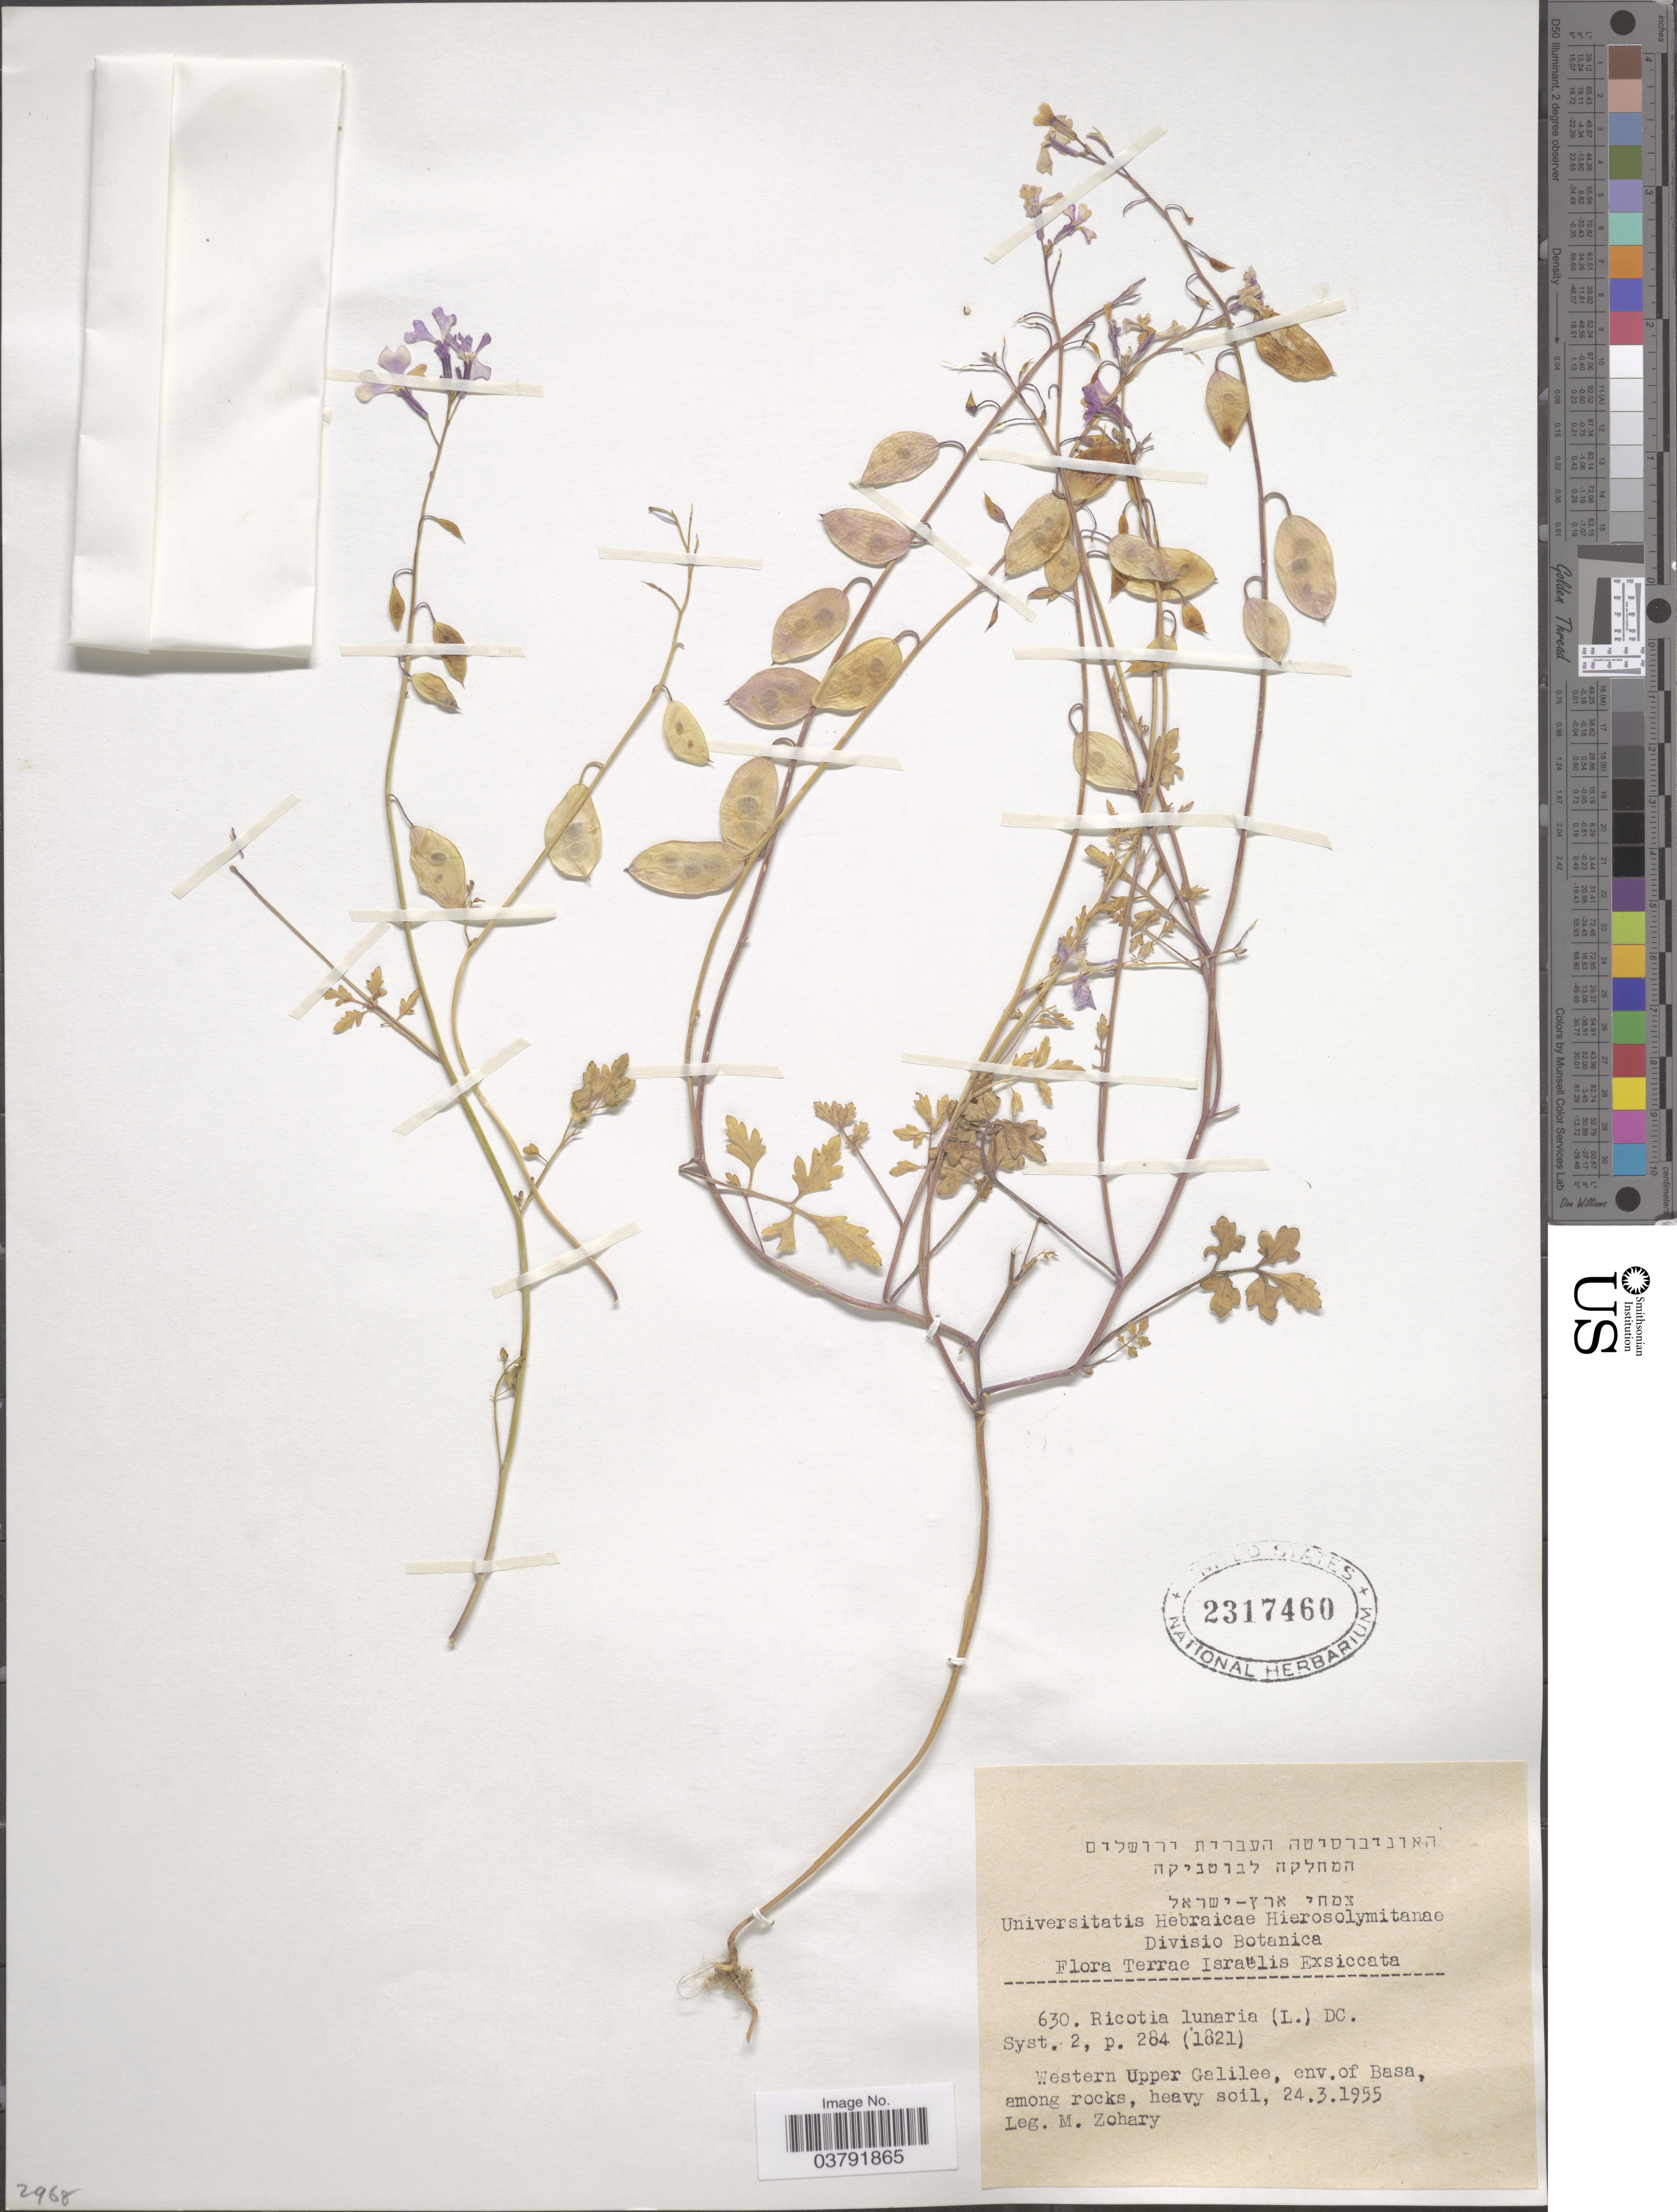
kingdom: Plantae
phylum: Tracheophyta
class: Magnoliopsida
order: Brassicales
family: Brassicaceae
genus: Ricotia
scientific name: Ricotia lunaria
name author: (L.) DC.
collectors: M. Zohary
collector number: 630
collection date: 1955-03-24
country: Israel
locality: Terrae Israëlis. Western Upper Galilee, env. of Basa.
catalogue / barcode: US 2317460